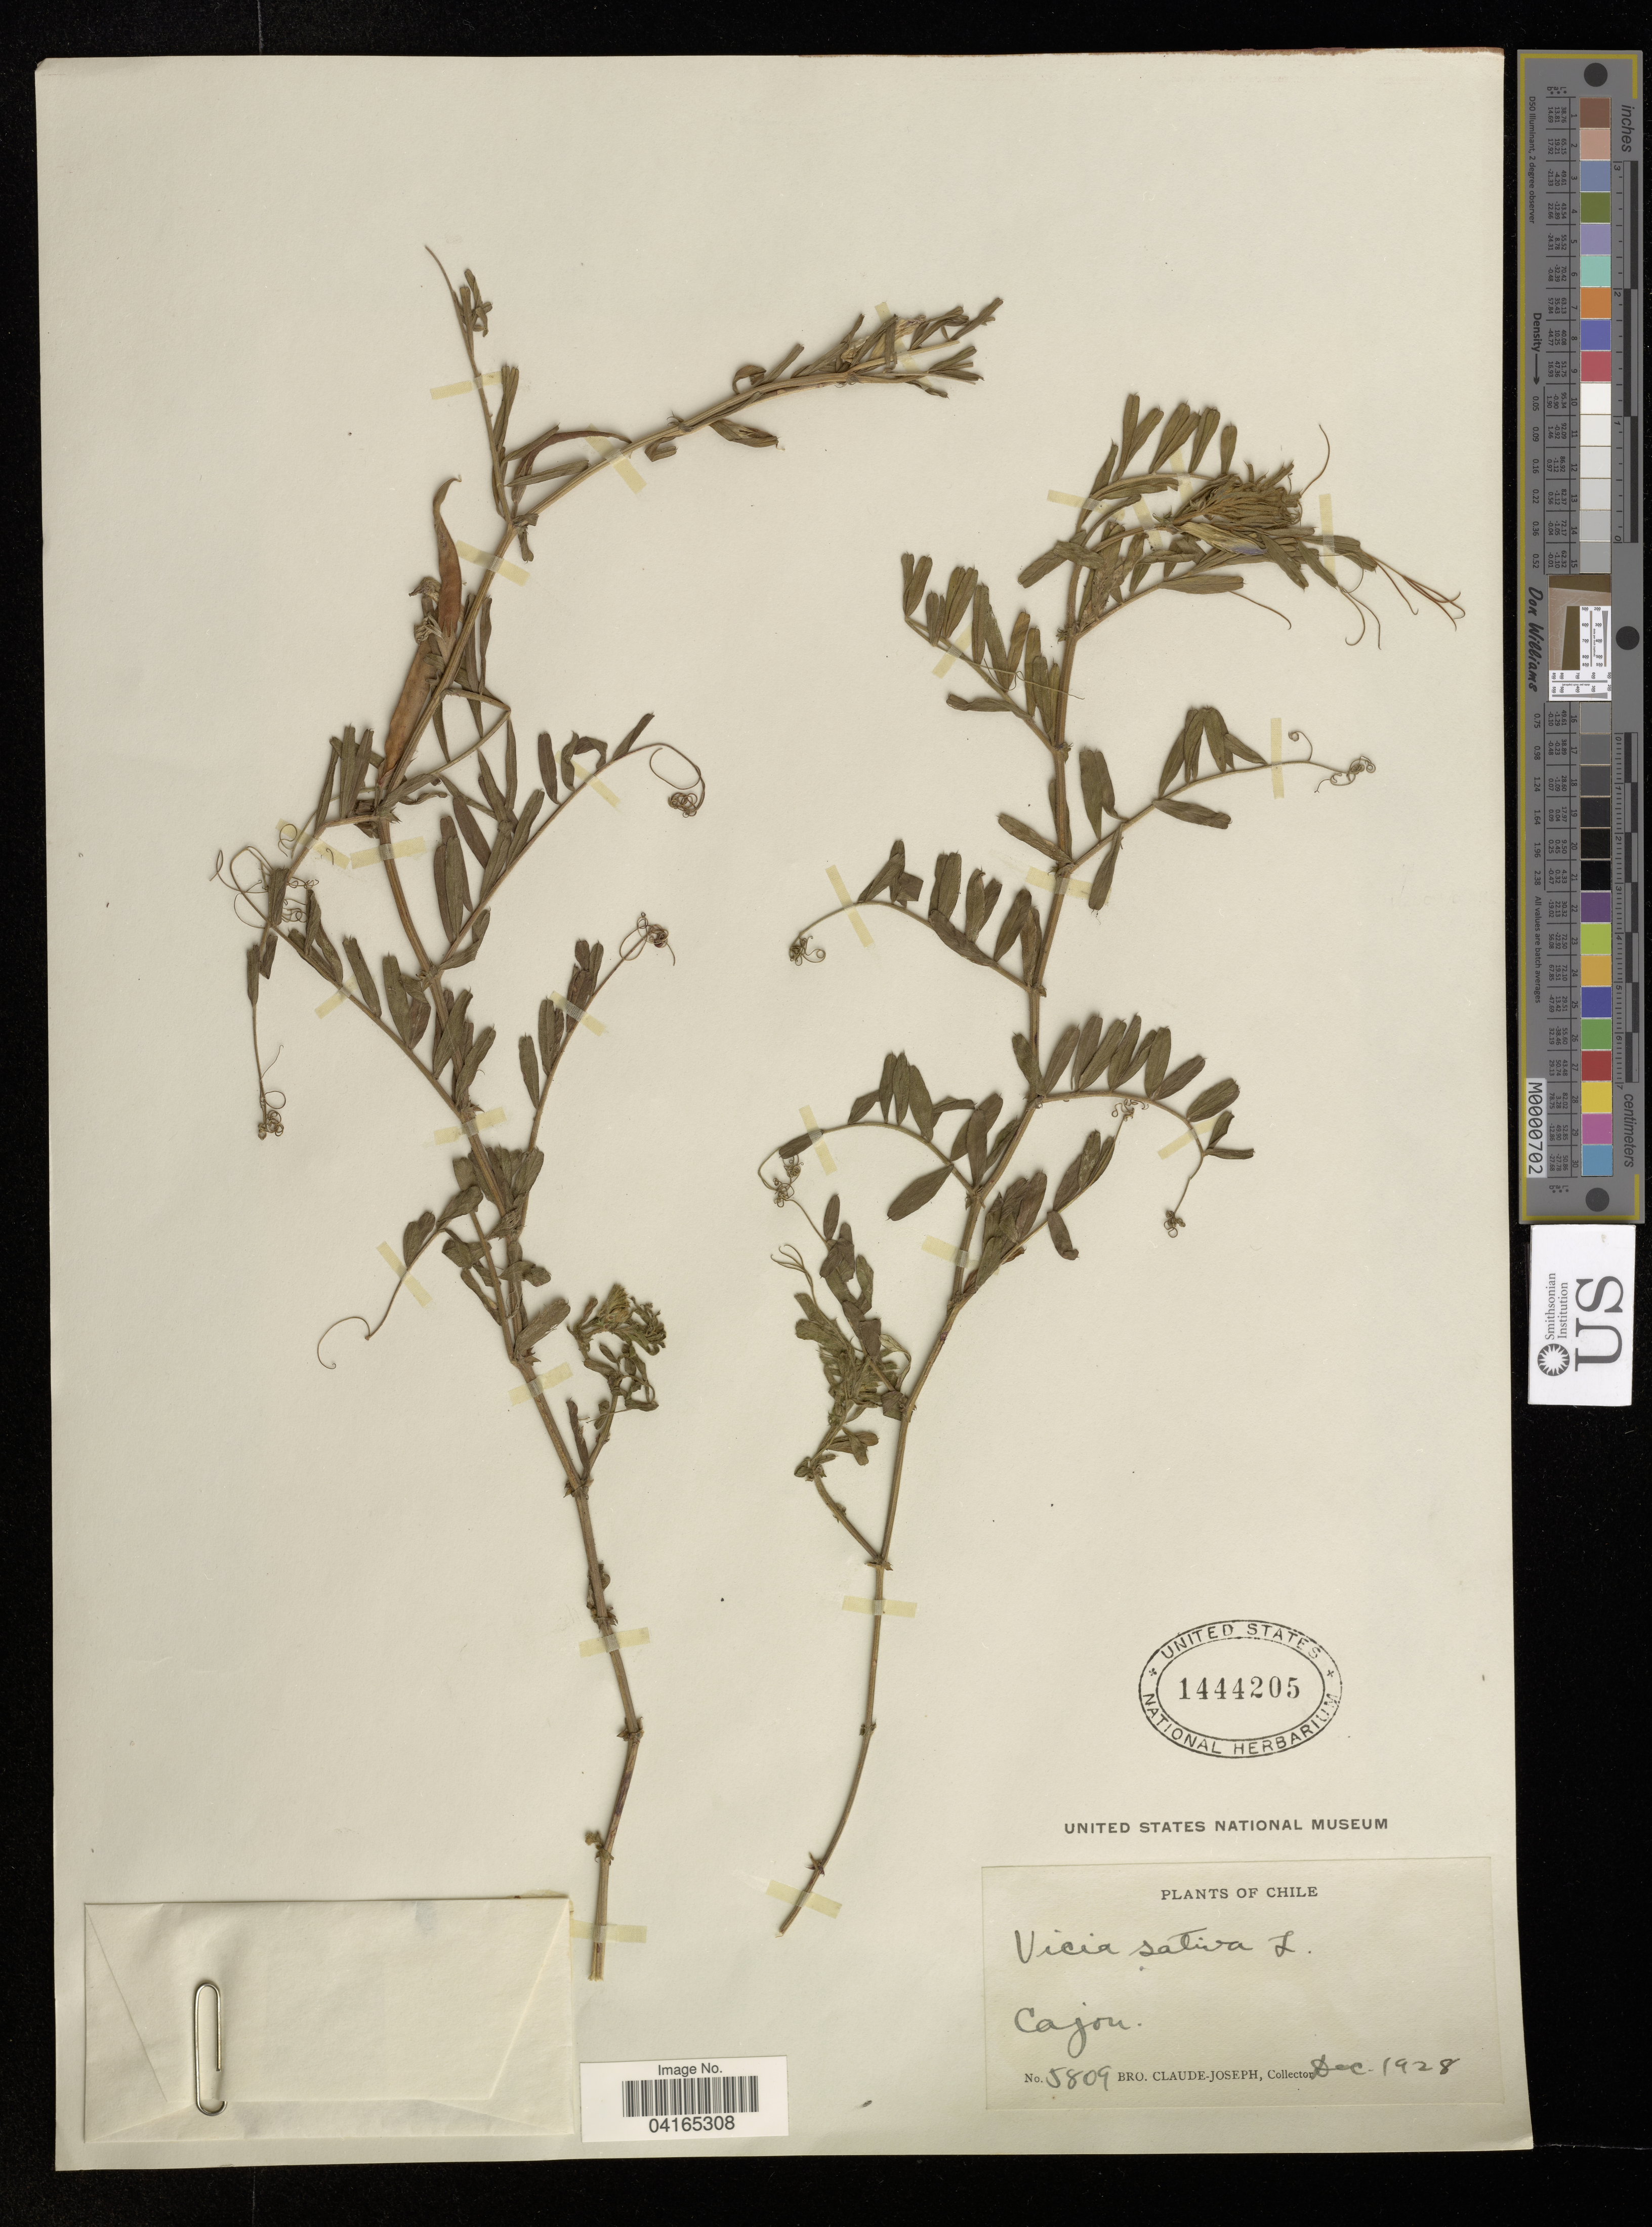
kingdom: Plantae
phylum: Tracheophyta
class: Magnoliopsida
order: Fabales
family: Fabaceae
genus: Vicia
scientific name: Vicia sativa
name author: L.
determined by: Hechenleitner, Paulina, RBG Edinburgh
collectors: Bro. Claude-Joseph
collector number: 5809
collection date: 1928-12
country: Chile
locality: Cajon.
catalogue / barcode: US 1444205